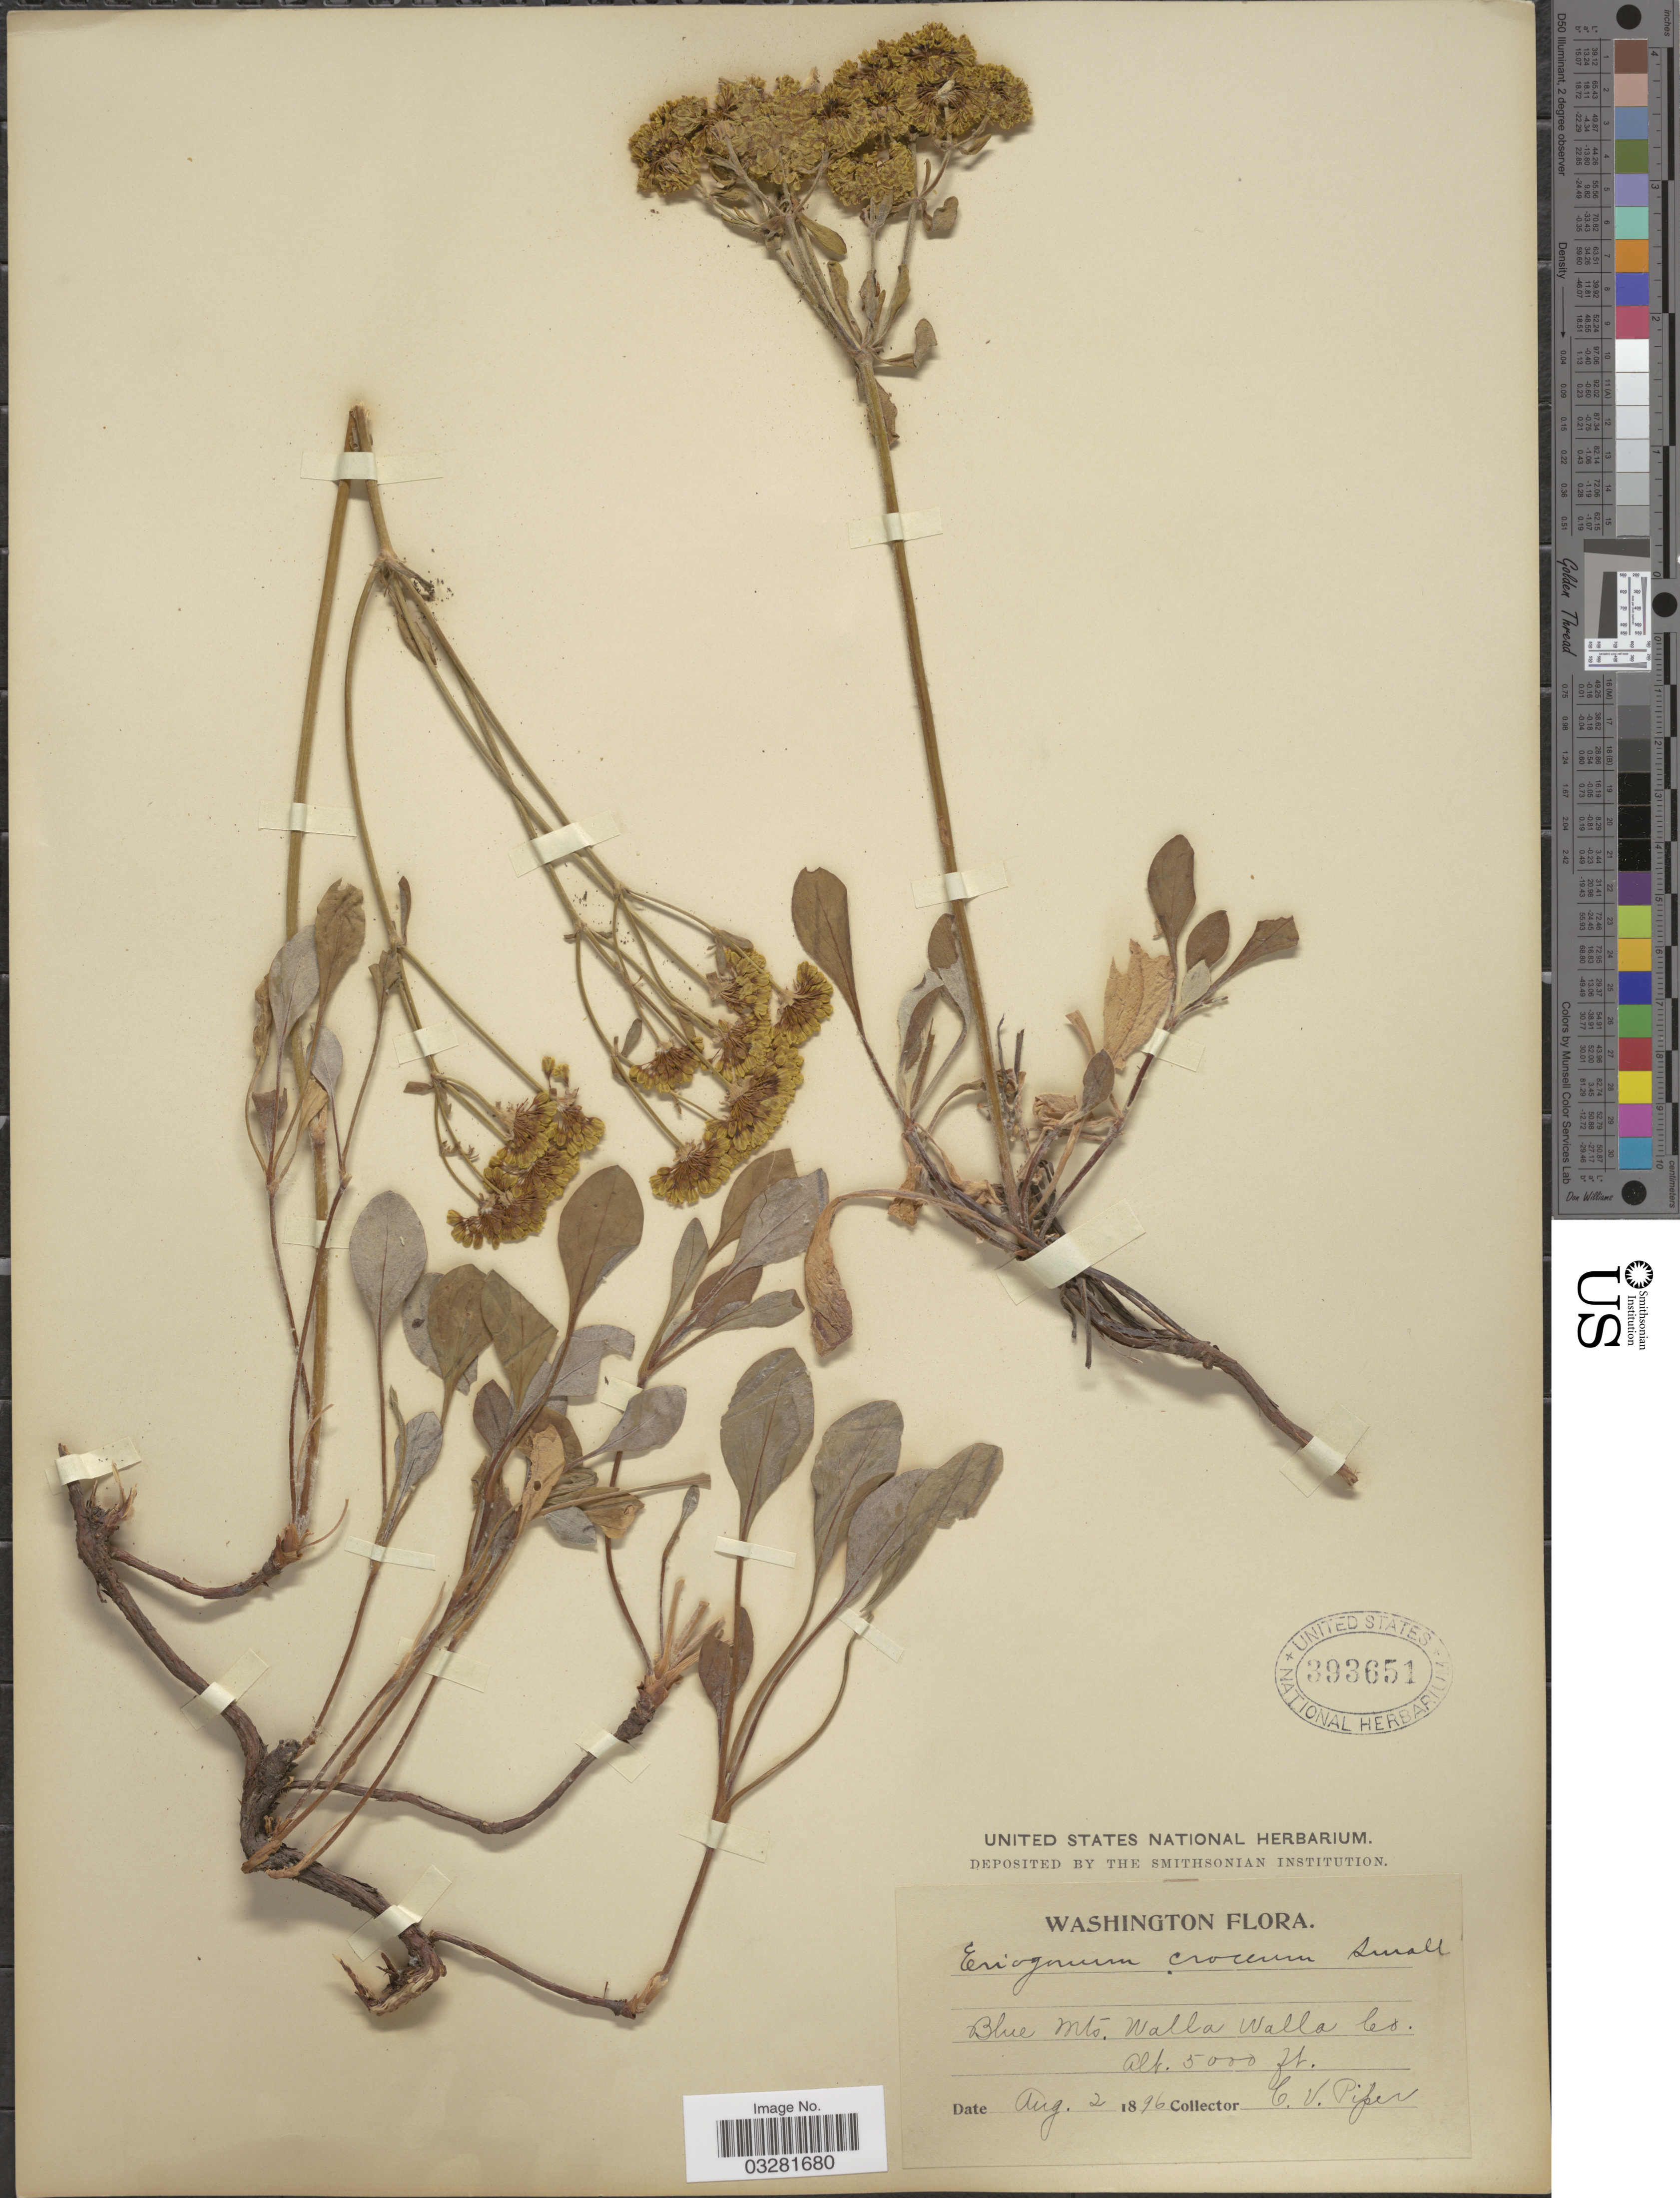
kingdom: Plantae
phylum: Tracheophyta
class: Magnoliopsida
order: Caryophyllales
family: Polygonaceae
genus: Eriogonum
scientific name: Eriogonum umbellatum var. stellatum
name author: (Benth.) M.E. Jones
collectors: C. V. Piper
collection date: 1896-08-02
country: United States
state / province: Washington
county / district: Walla Walla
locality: Blue Mts. Walla Walla Co.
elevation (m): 1524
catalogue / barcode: US 393651